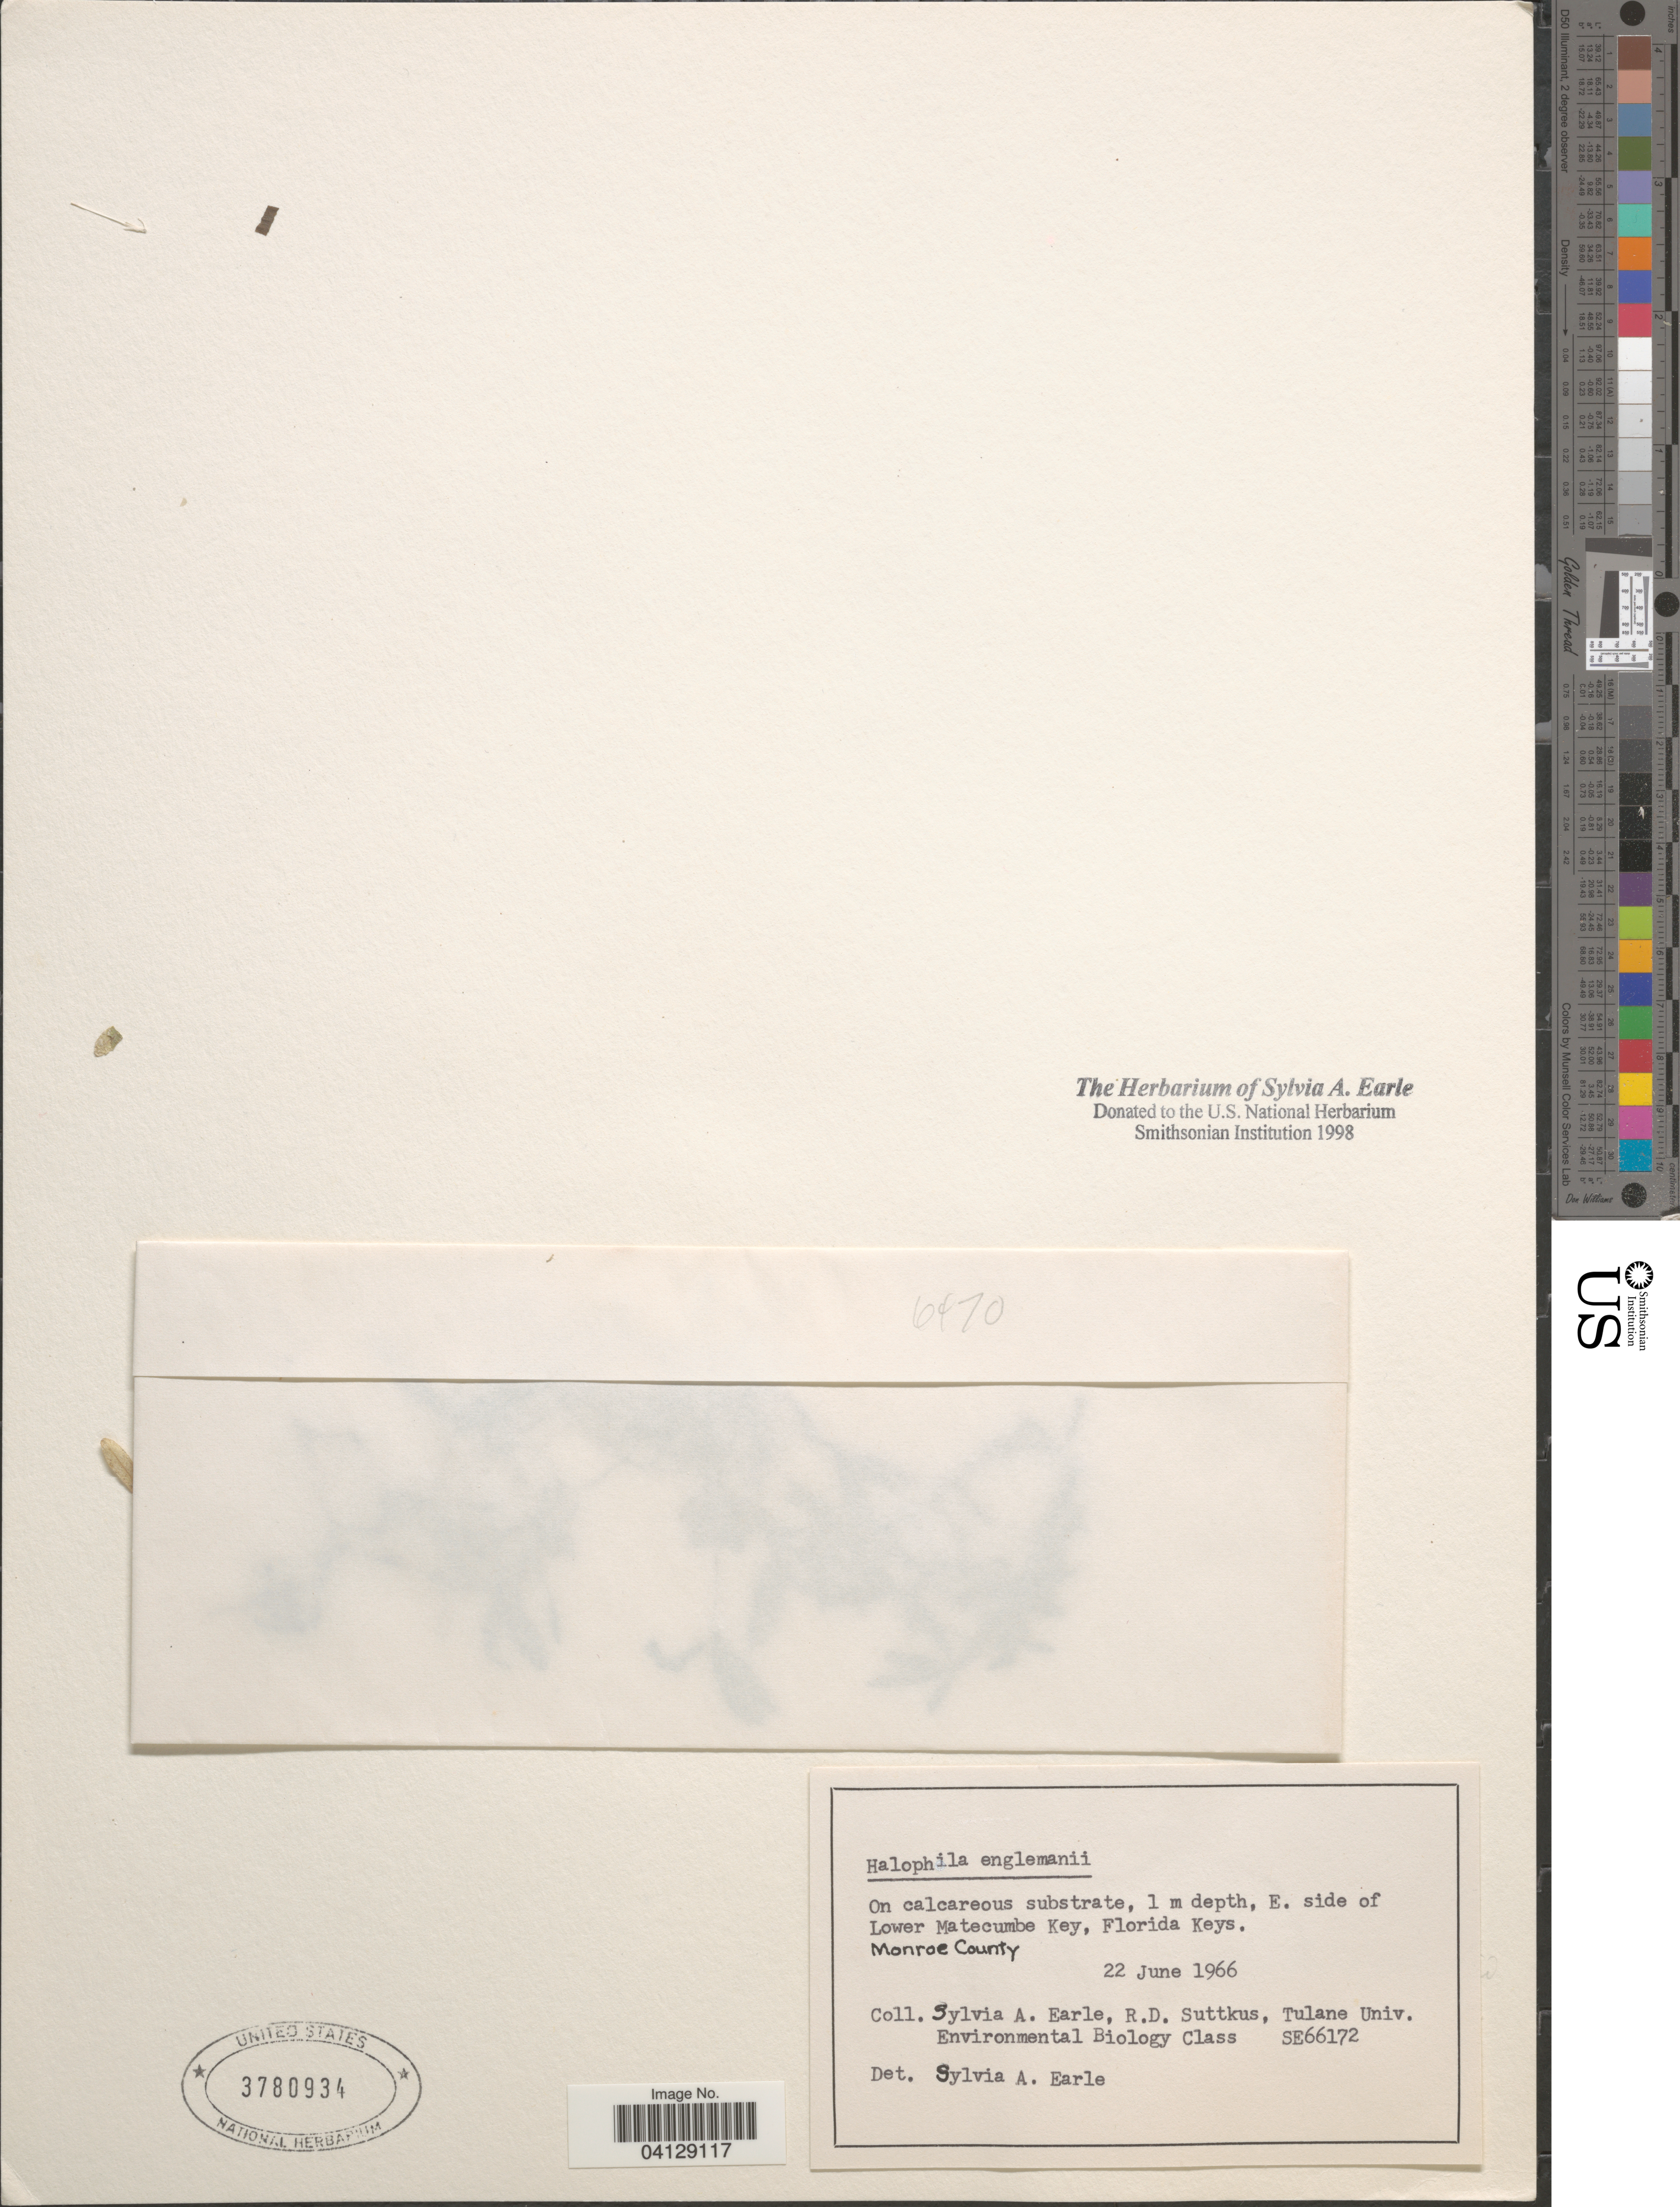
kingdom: Plantae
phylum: Tracheophyta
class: Liliopsida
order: Alismatales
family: Hydrocharitaceae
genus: Halophila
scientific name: Halophila engelmannii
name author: Asch.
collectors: S. A. Earle, R. Suttkus & Tulane Univ. Env. Biol. Class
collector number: SE66172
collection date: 1966-06-22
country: United States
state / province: Florida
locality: E. side of Lower Matecumbe Key, Florida Keys. Monroe County.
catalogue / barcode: US 3780934